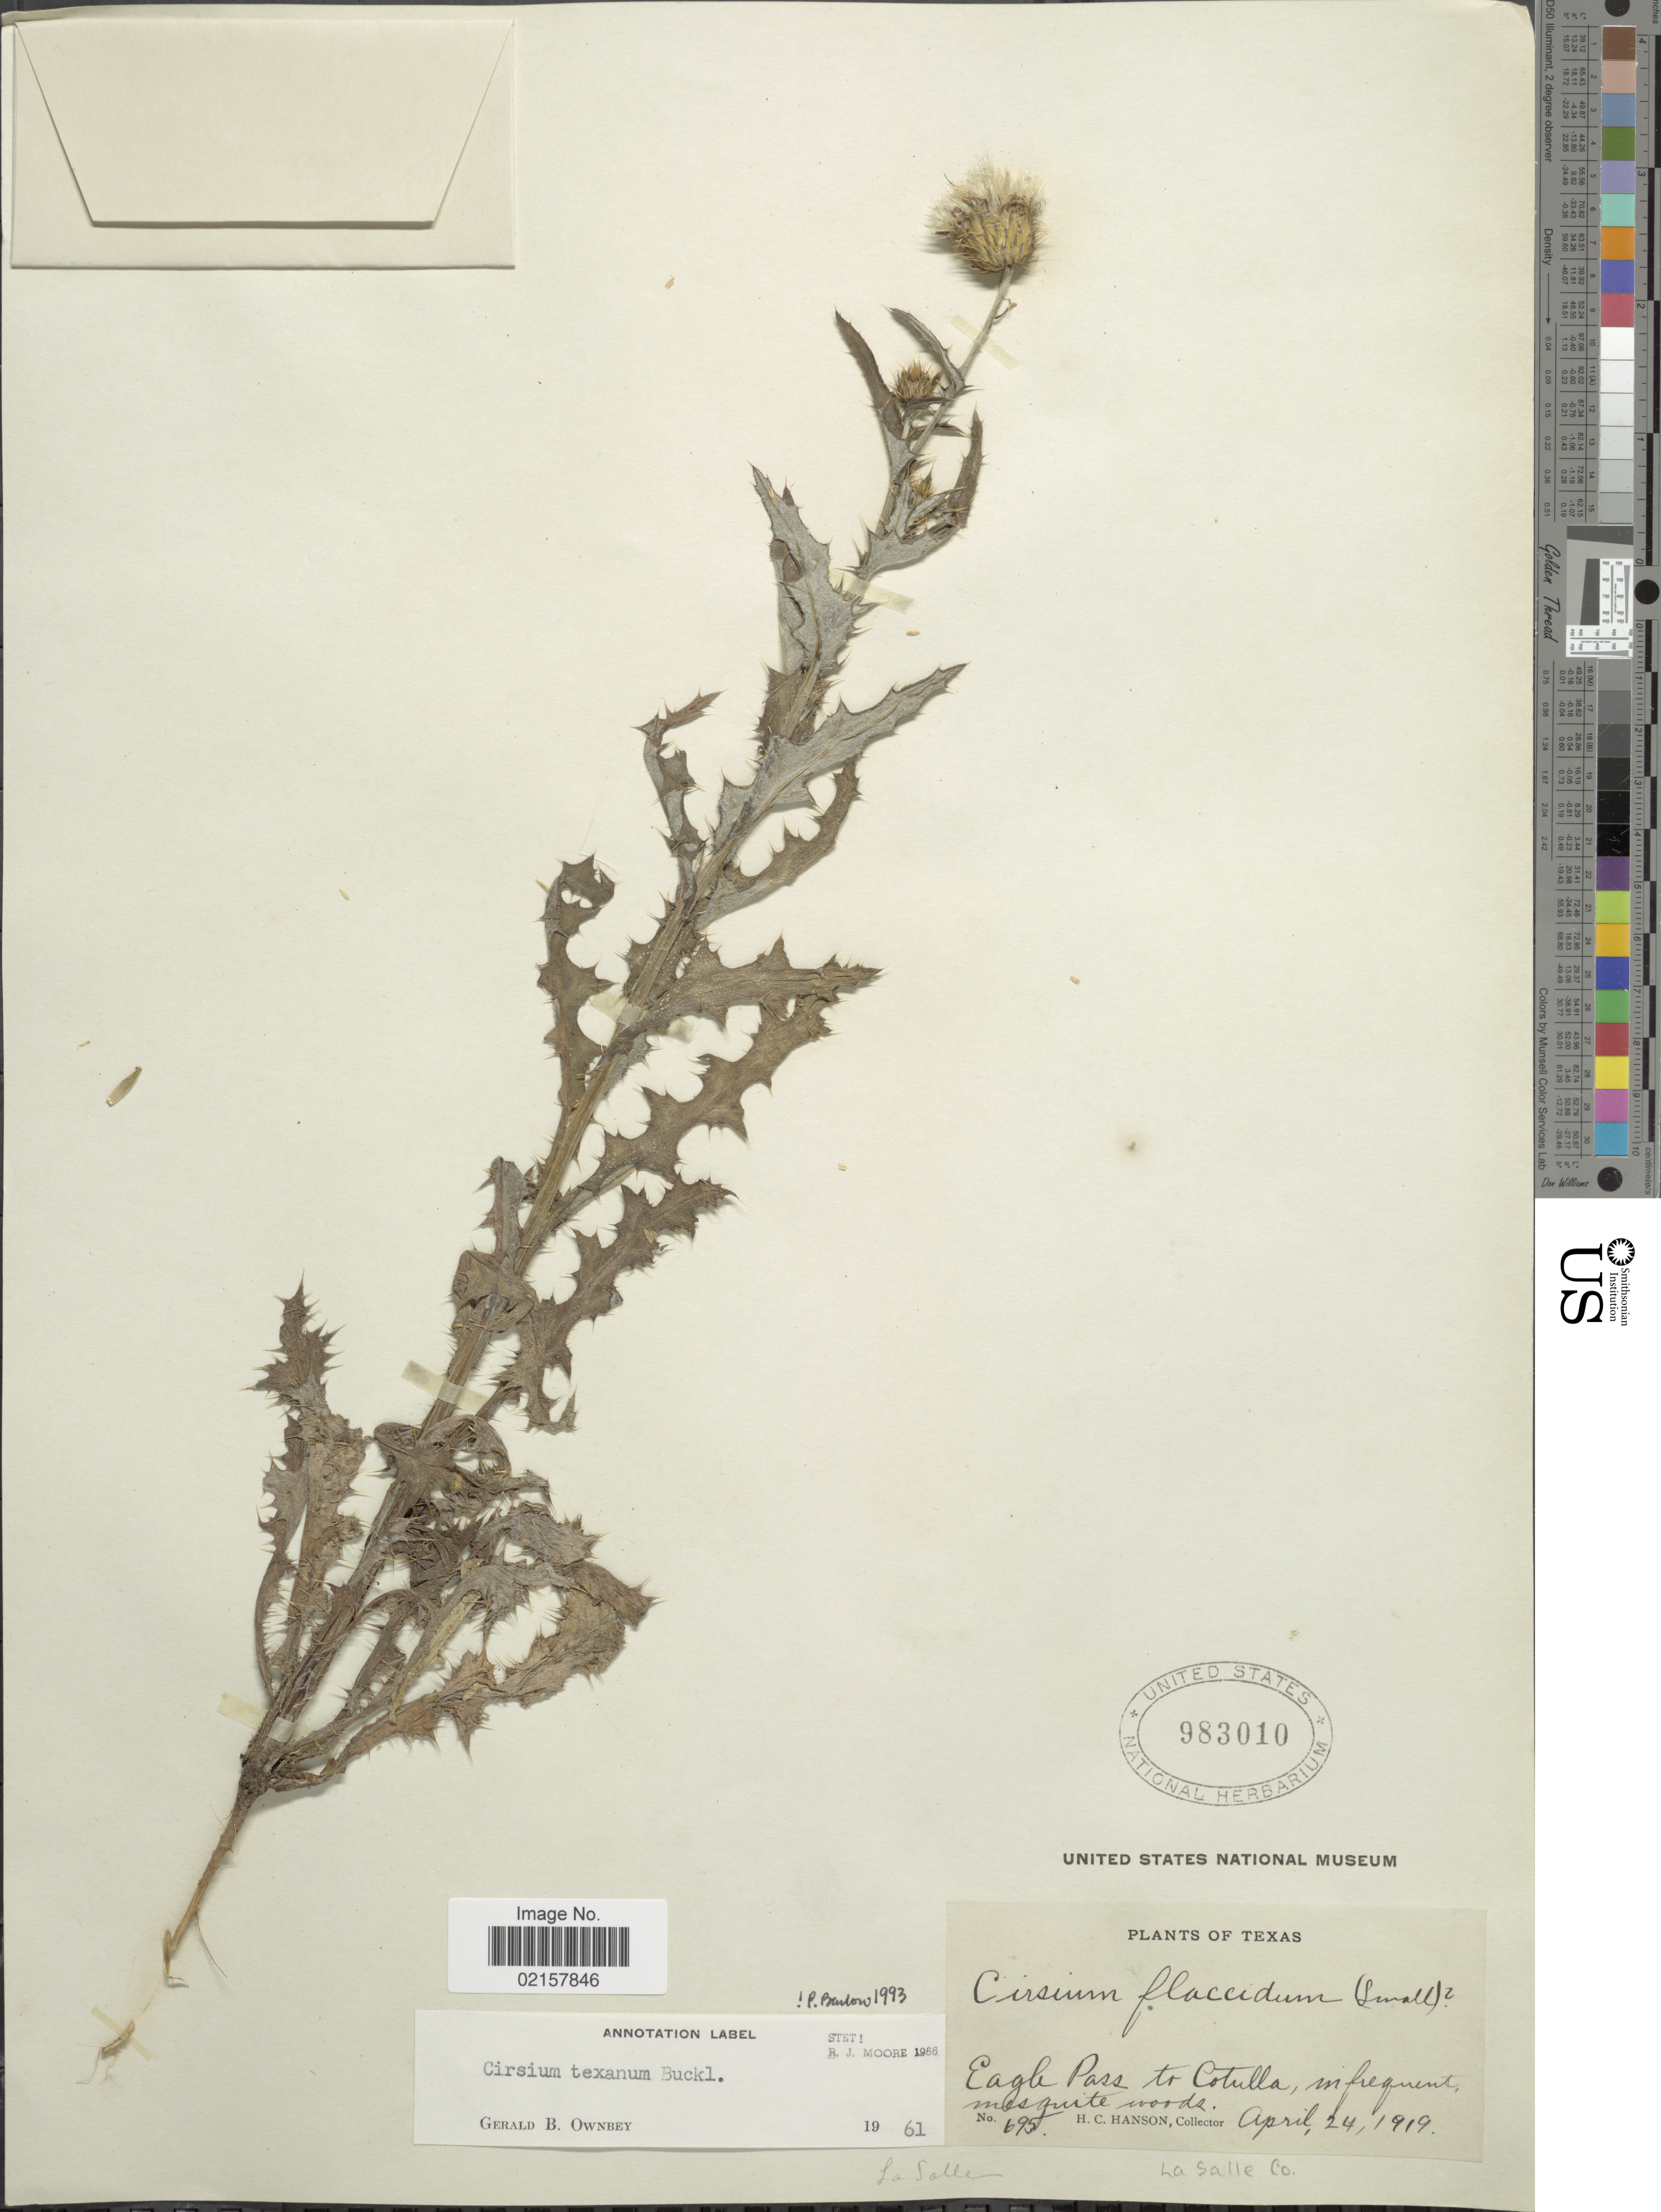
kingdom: Plantae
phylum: Tracheophyta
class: Magnoliopsida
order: Asterales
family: Asteraceae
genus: Cirsium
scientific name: Cirsium texanum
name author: Buckley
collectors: H. Hanson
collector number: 695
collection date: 1919-04-24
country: United States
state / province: Texas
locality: Eagle Pass to Cotulla, infrequent mesquite woods, La Salle Co.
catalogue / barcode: US 983010